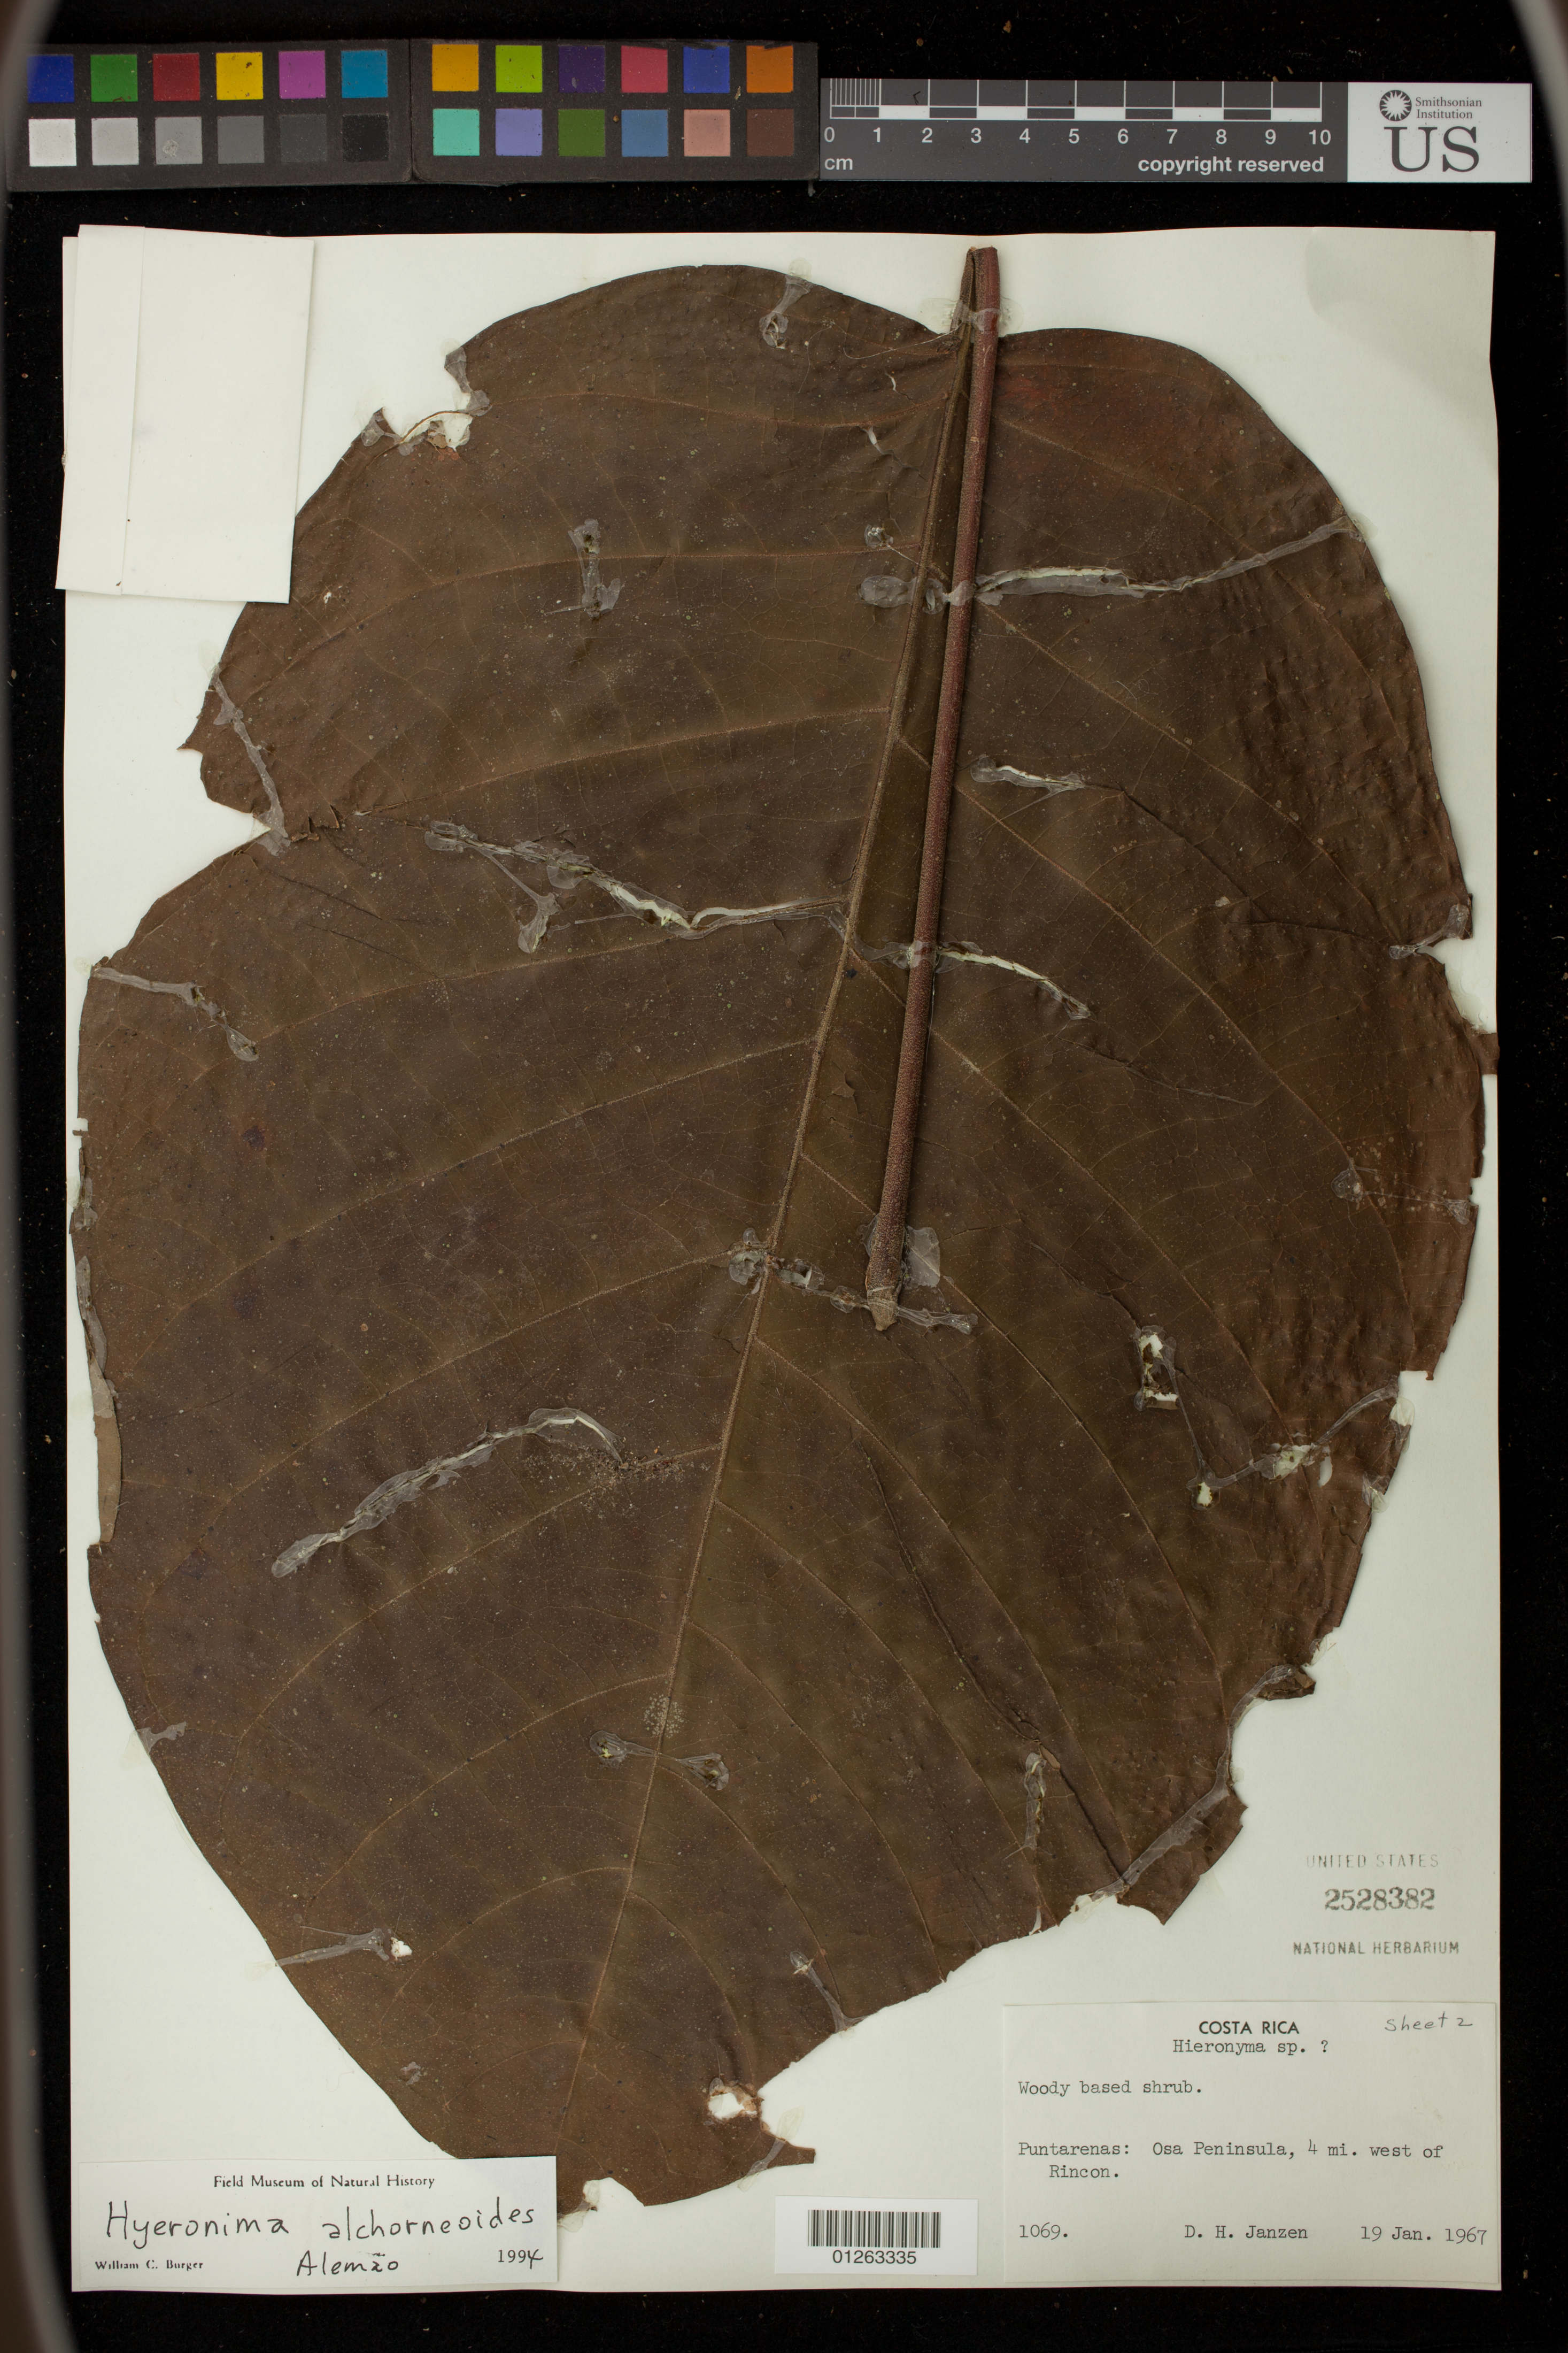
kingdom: Plantae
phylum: Tracheophyta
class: Magnoliopsida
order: Malpighiales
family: Phyllanthaceae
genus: Hieronyma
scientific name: Hieronyma alchorneoides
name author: Allemão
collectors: D. Janzen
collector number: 1069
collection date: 1967-01-19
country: Costa Rica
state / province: Puntarenas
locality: Osa Peninsula, 4 mi. west of Rincon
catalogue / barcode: US 2528382